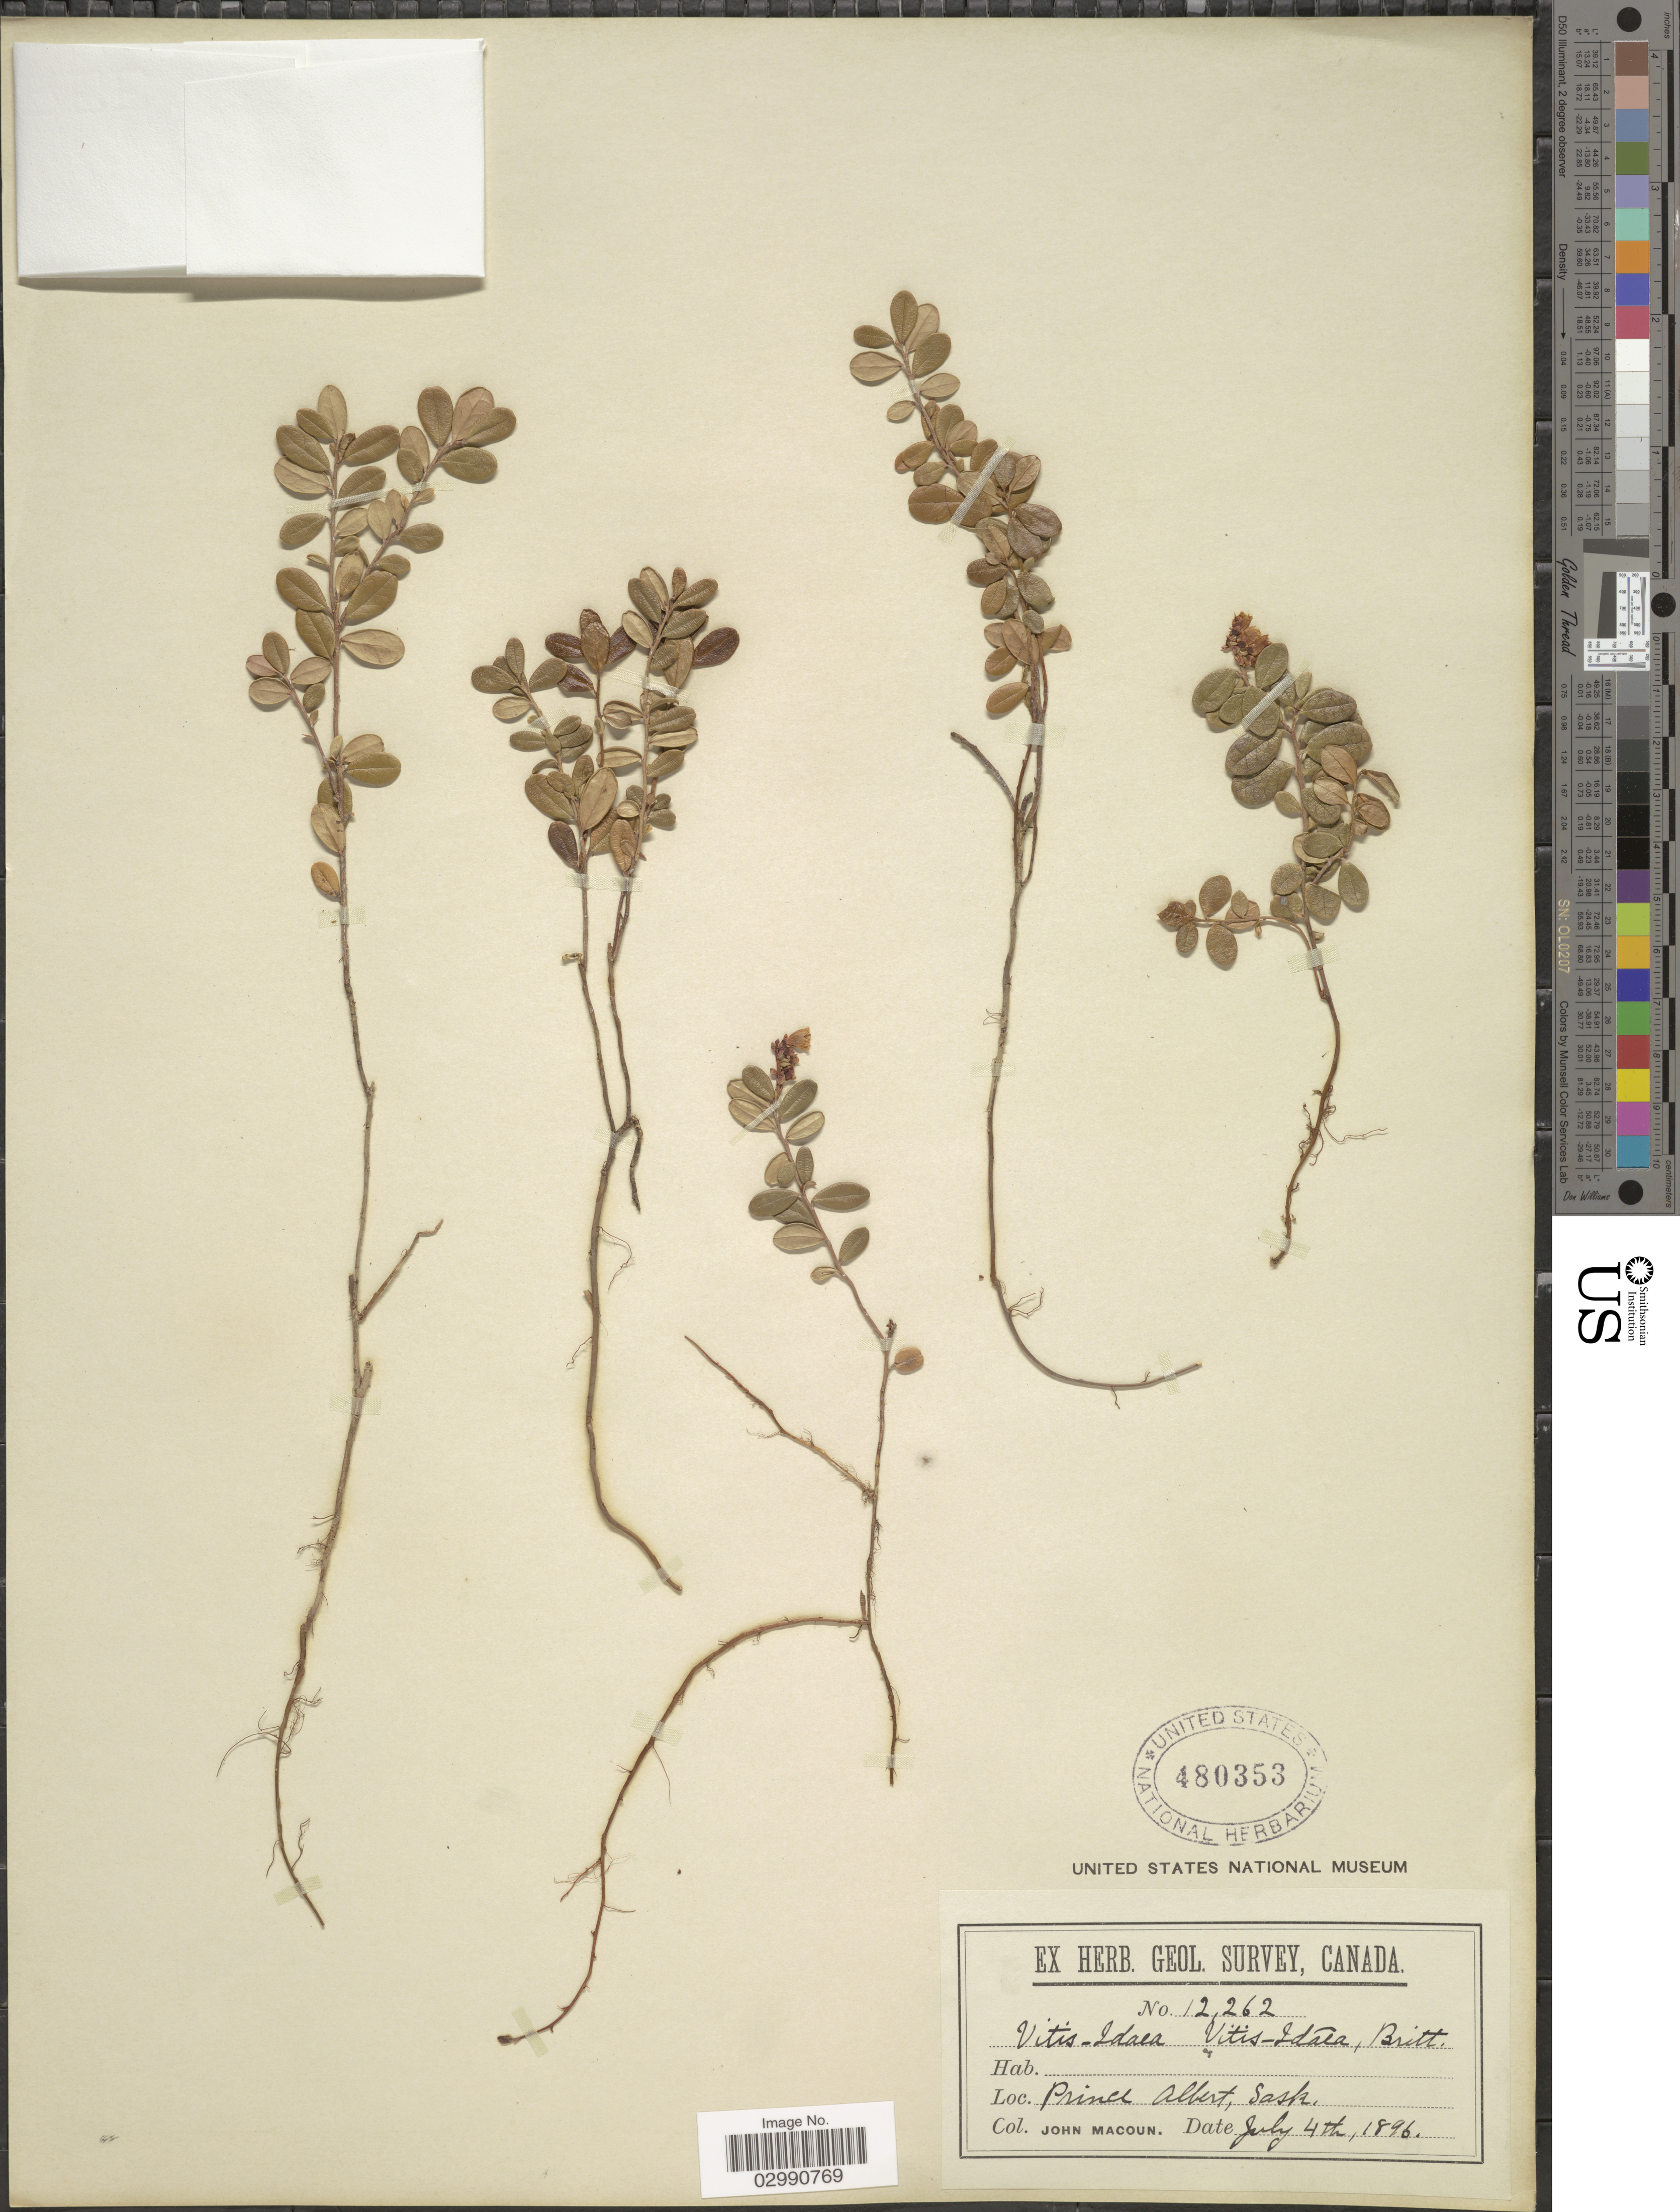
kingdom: Plantae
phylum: Tracheophyta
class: Magnoliopsida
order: Ericales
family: Ericaceae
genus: Vaccinium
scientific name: Vaccinium vitis-idaea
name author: L.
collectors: J. Macoun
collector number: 12262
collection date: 1896-07-04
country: Canada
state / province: Saskatchewan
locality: Prince Albert, Sask.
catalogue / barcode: US 480353